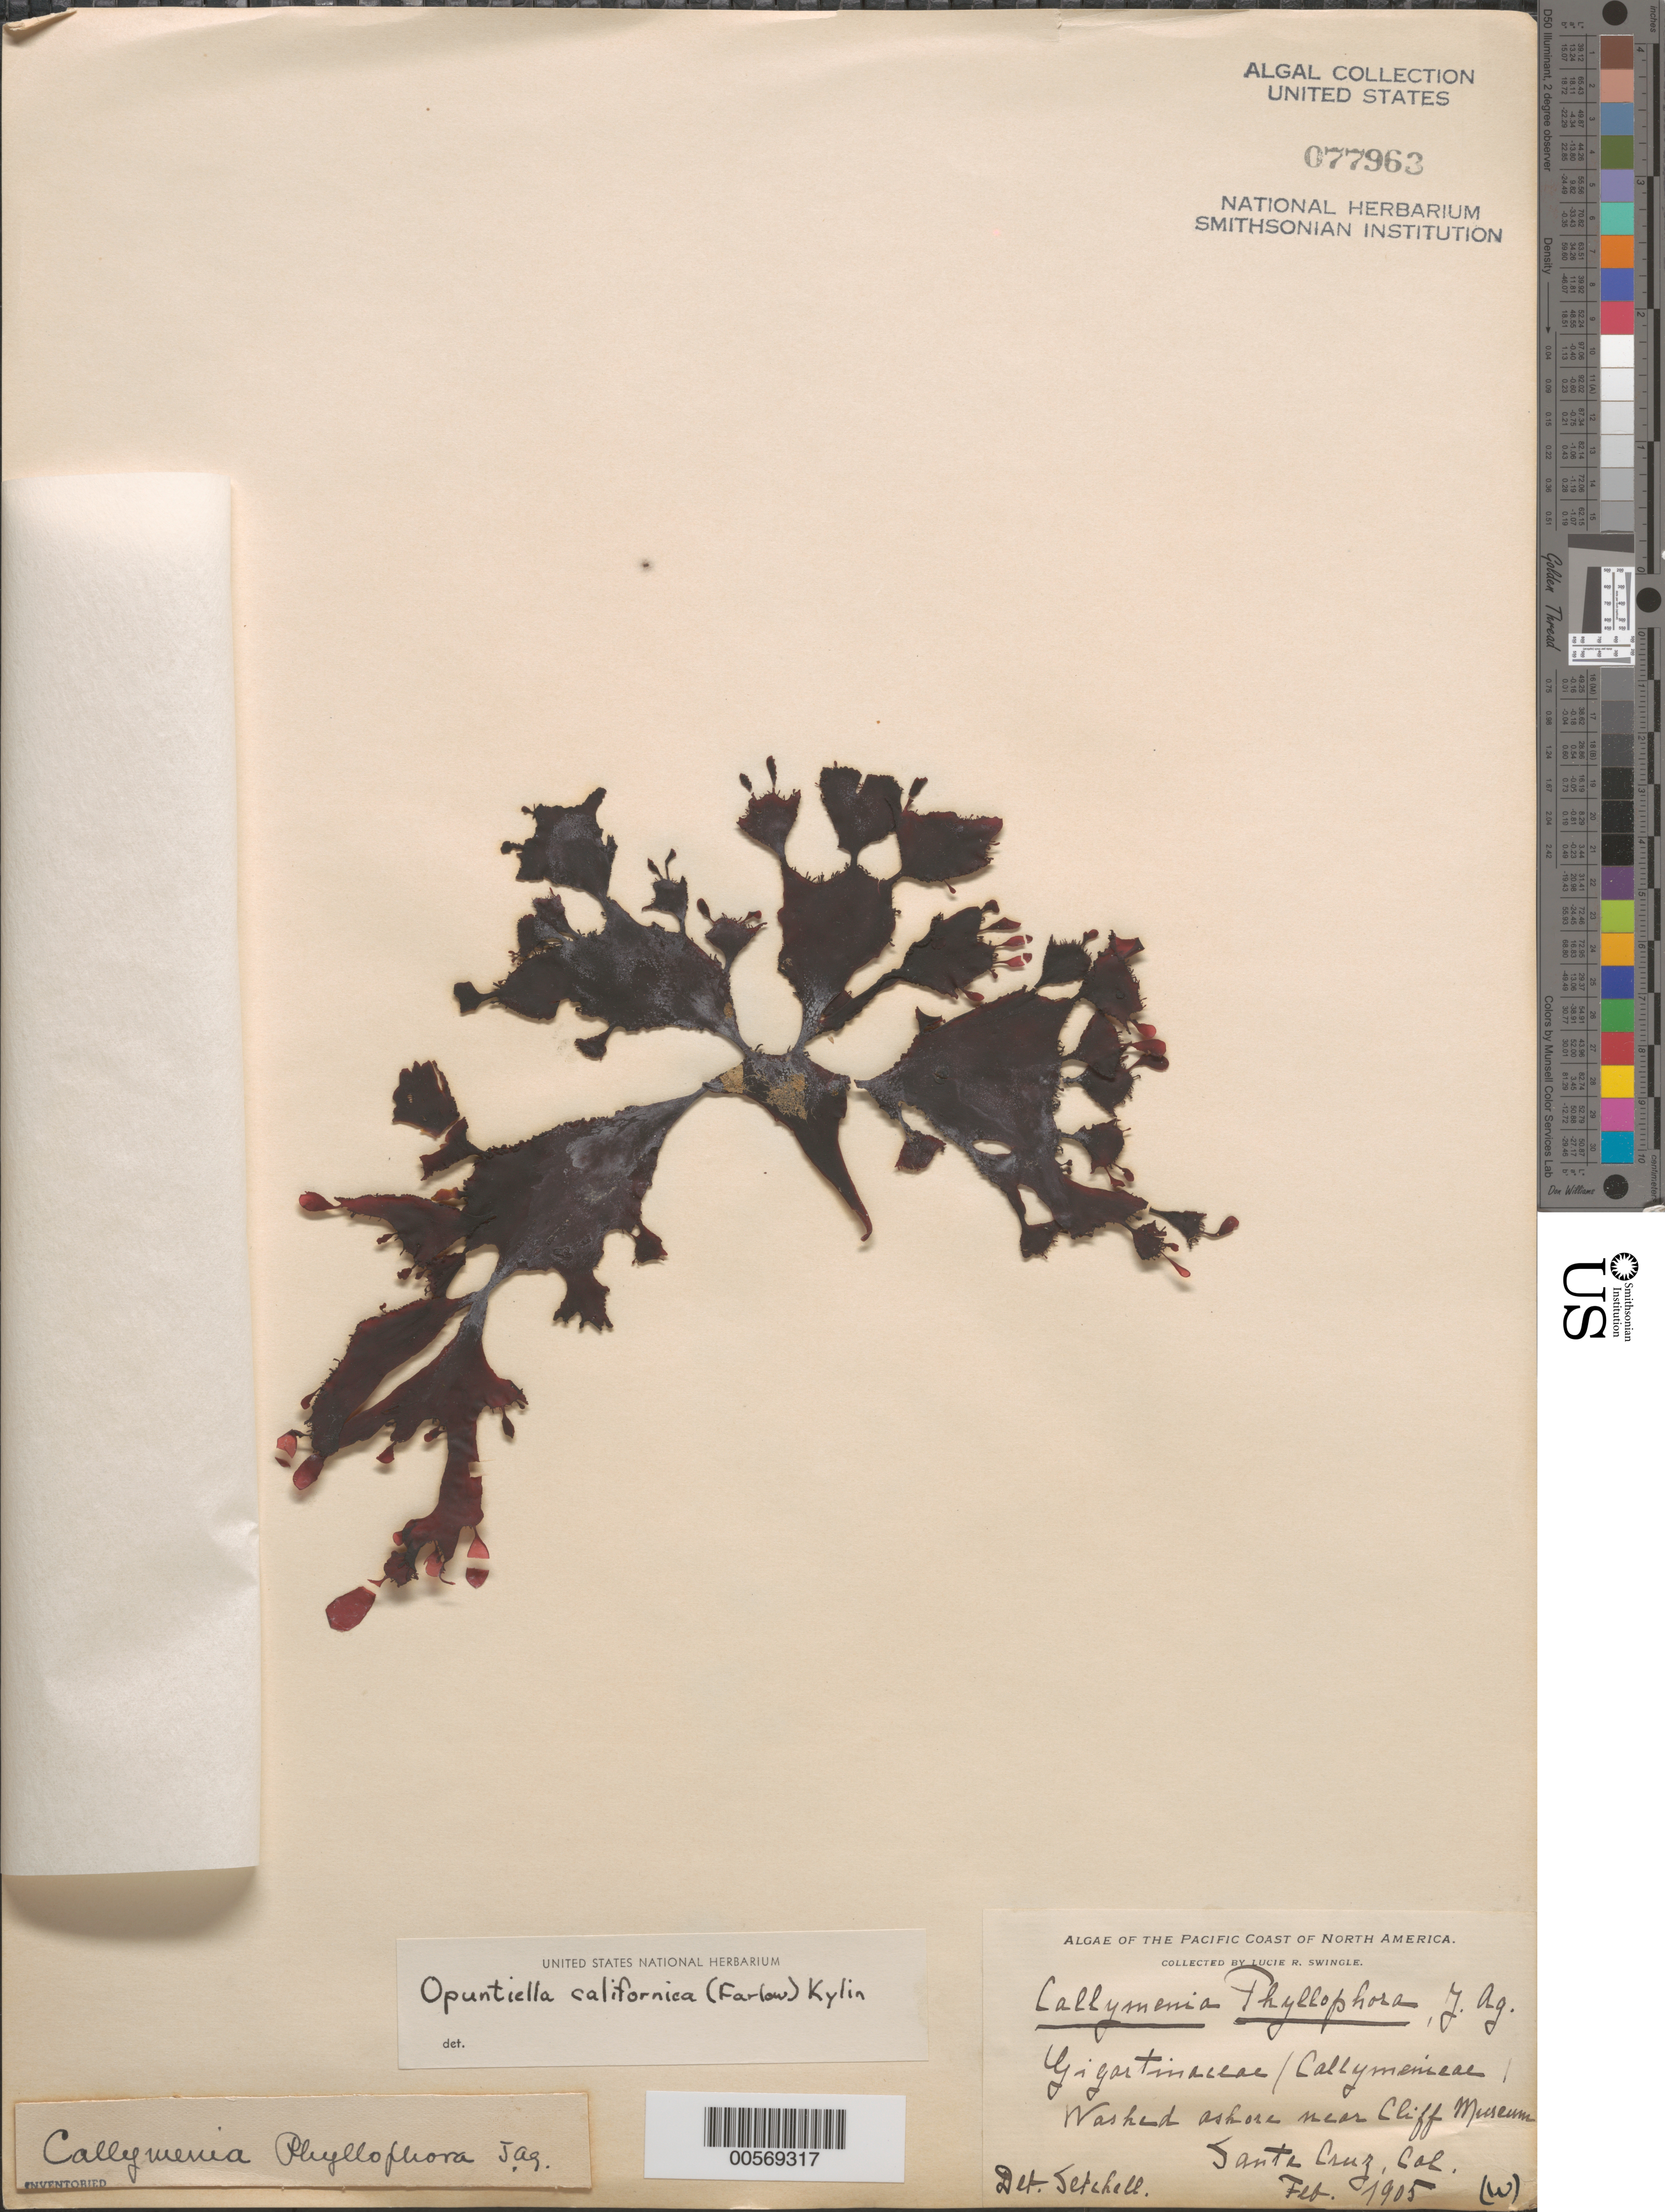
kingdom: Plantae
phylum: Rhodophyta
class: Florideophyceae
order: Gigartinales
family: Furcellariaceae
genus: Opuntiella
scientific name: Opuntiella californica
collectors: L. Swingle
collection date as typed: Feb 1905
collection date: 1905-02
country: United States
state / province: California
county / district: Santa Cruz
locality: Santa Cruz, near Cliff Museum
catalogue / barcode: US 77963